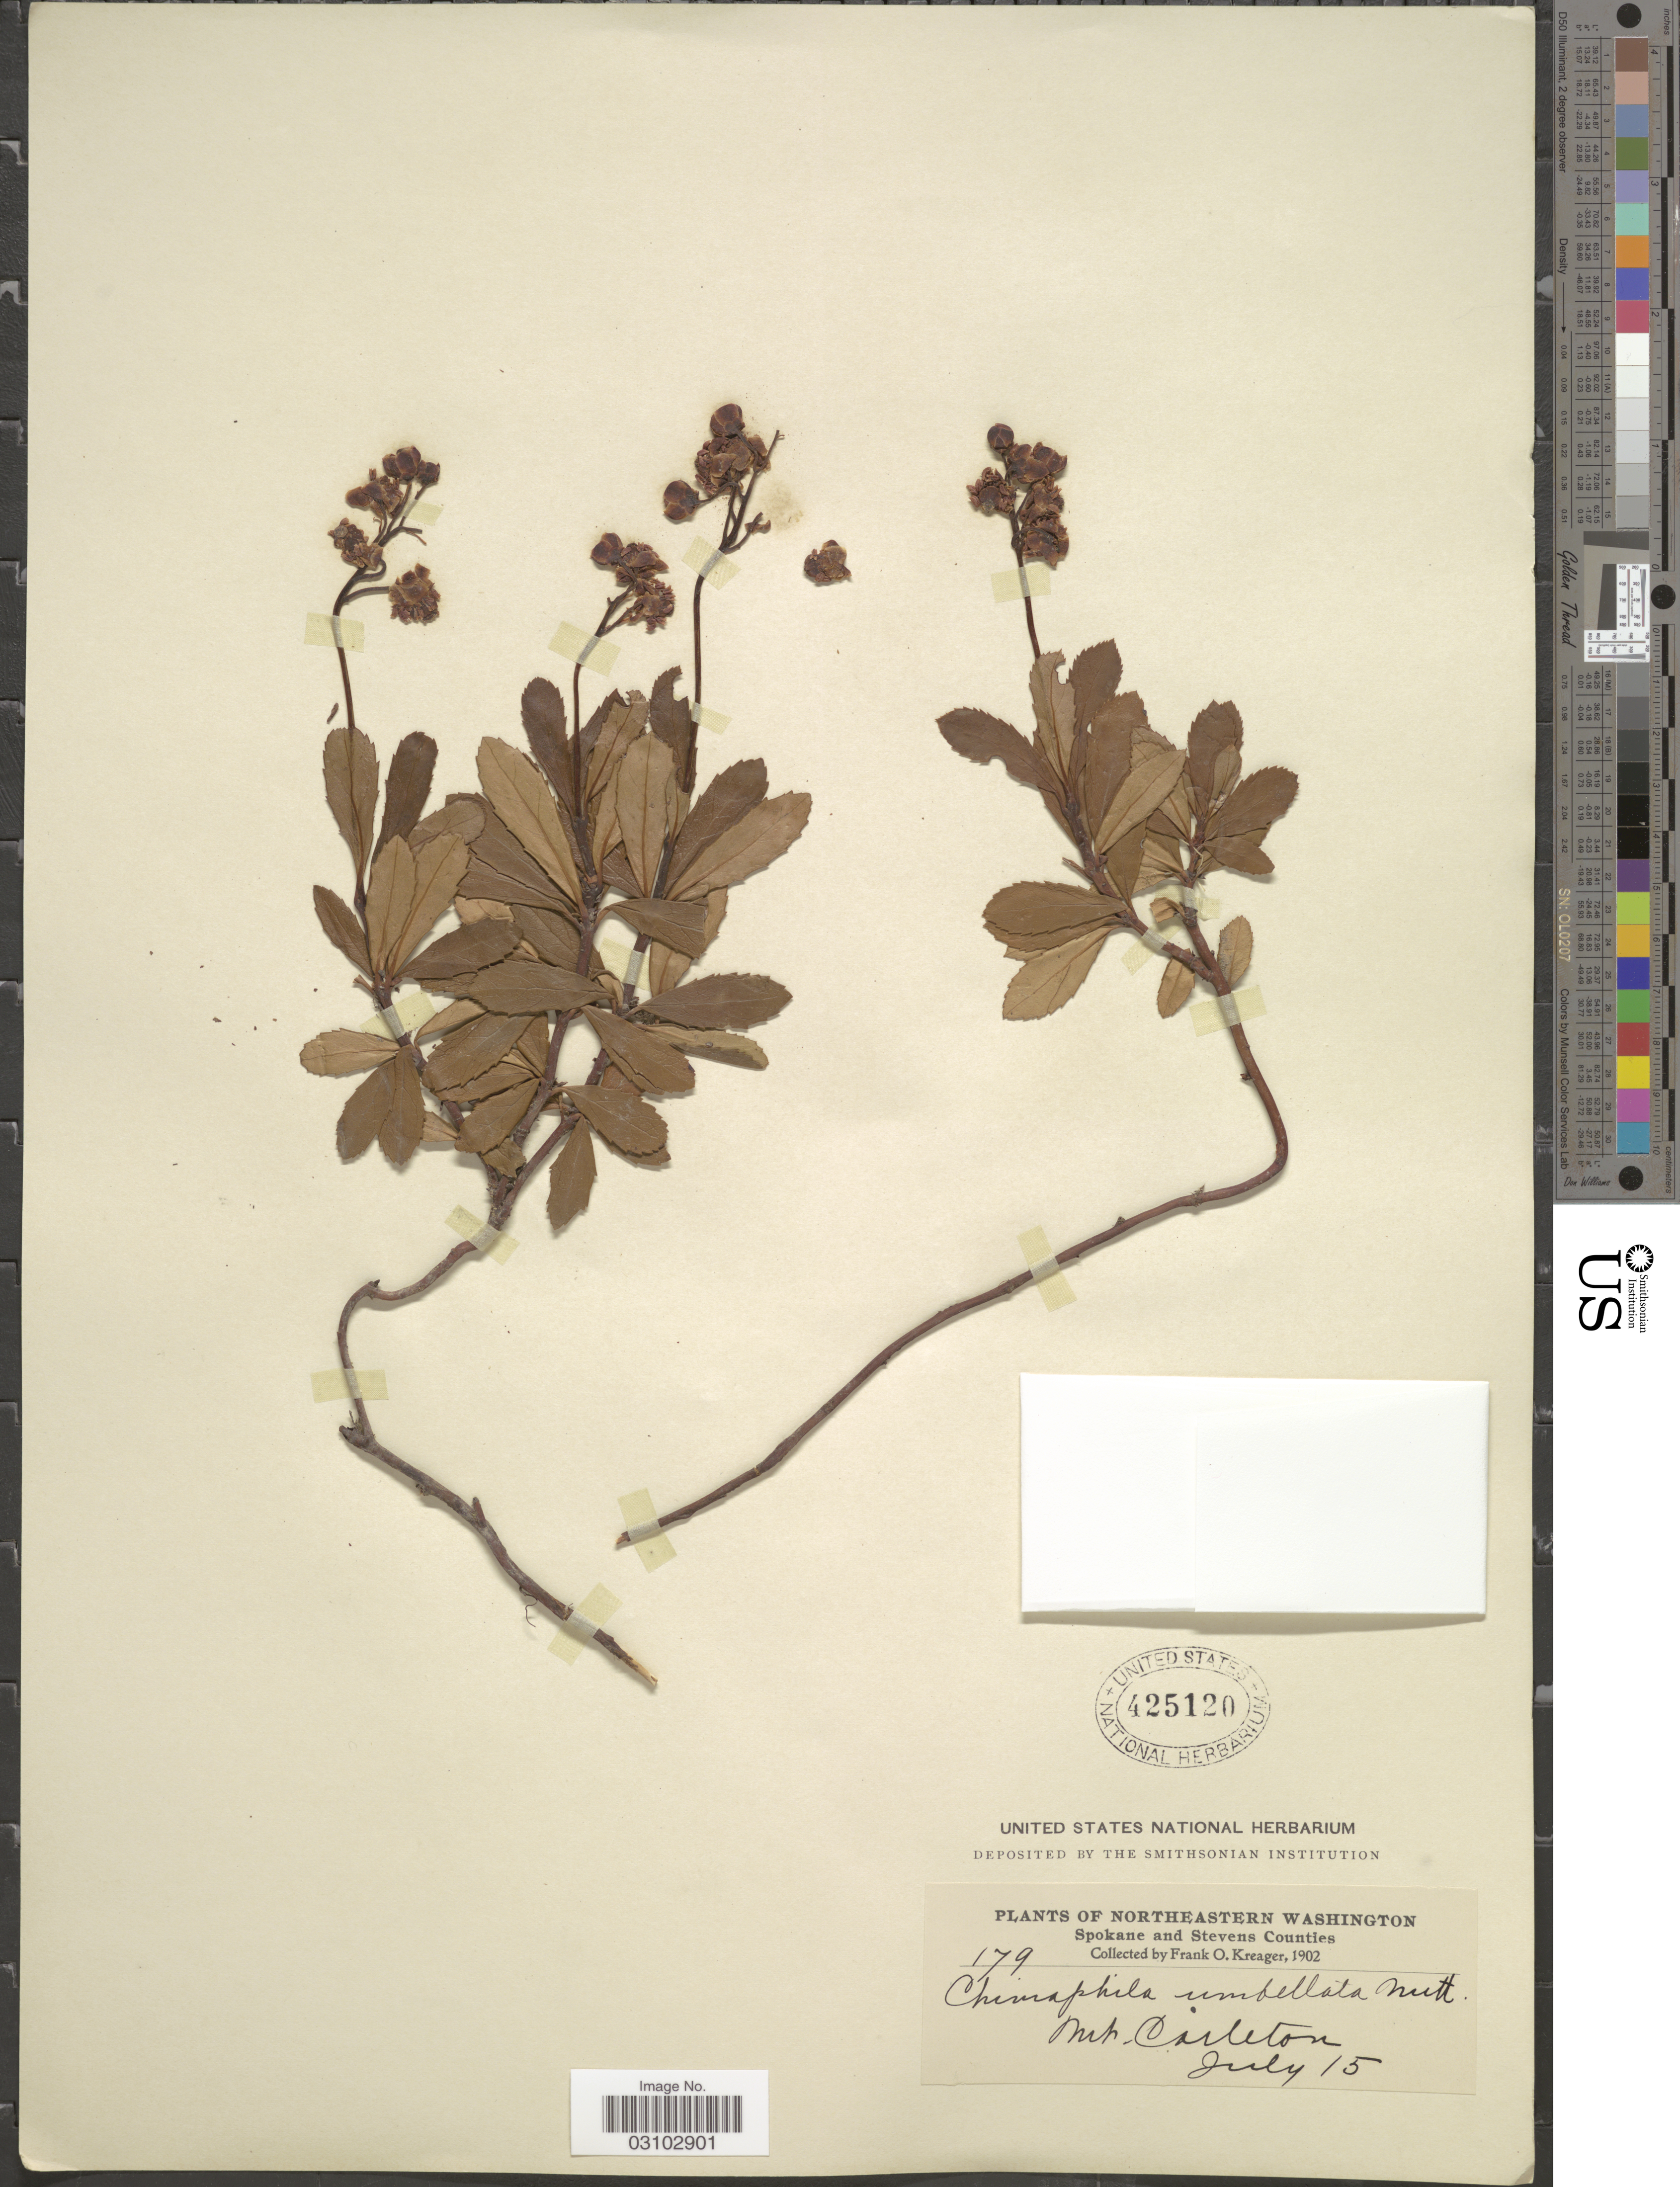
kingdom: Plantae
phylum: Tracheophyta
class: Magnoliopsida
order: Ericales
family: Ericaceae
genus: Chimaphila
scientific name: Chimaphila umbellata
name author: (L.) W.P.C. Barton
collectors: F. Kreager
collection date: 1902-07-15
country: United States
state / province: Washington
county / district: Spokane / Stevens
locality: Northeastern Washington. Spokane and Stevens Counties. Mt. Carleton.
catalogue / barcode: US 425120